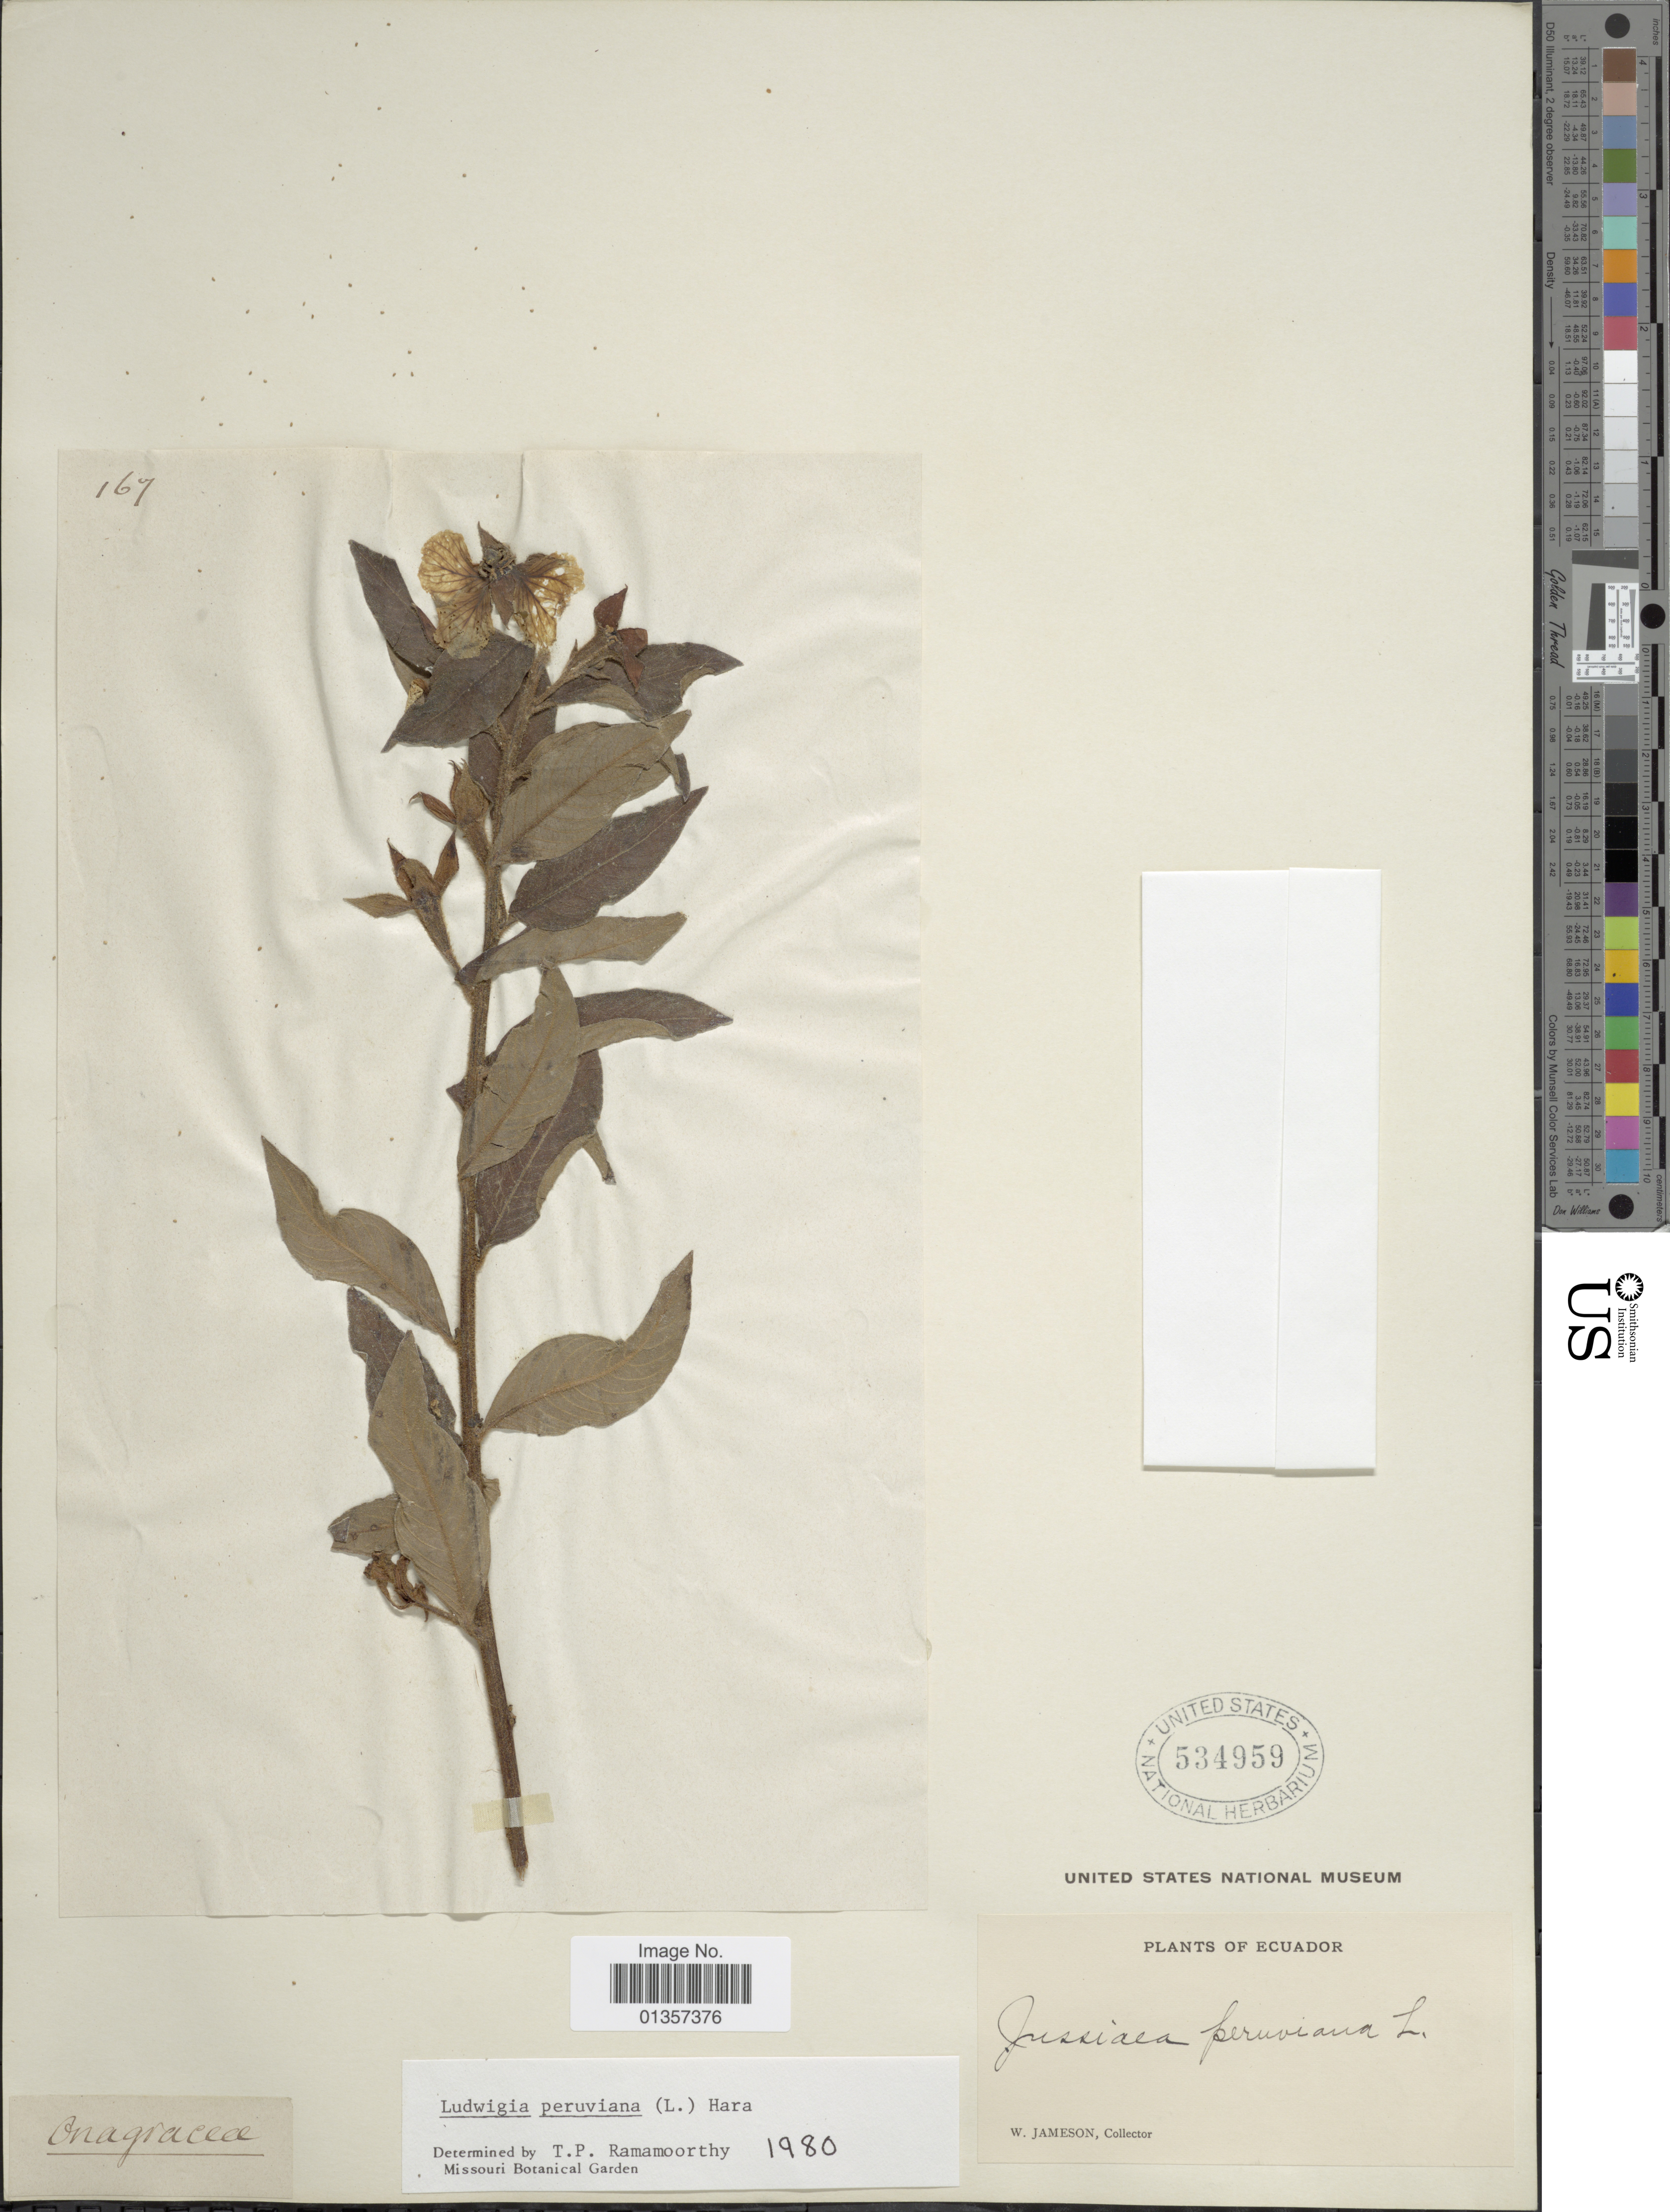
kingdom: Plantae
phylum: Tracheophyta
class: Magnoliopsida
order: Myrtales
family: Onagraceae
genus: Ludwigia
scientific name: Ludwigia peruviana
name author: (L.) H. Hara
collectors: W. Jameson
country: Ecuador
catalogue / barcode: US 534959